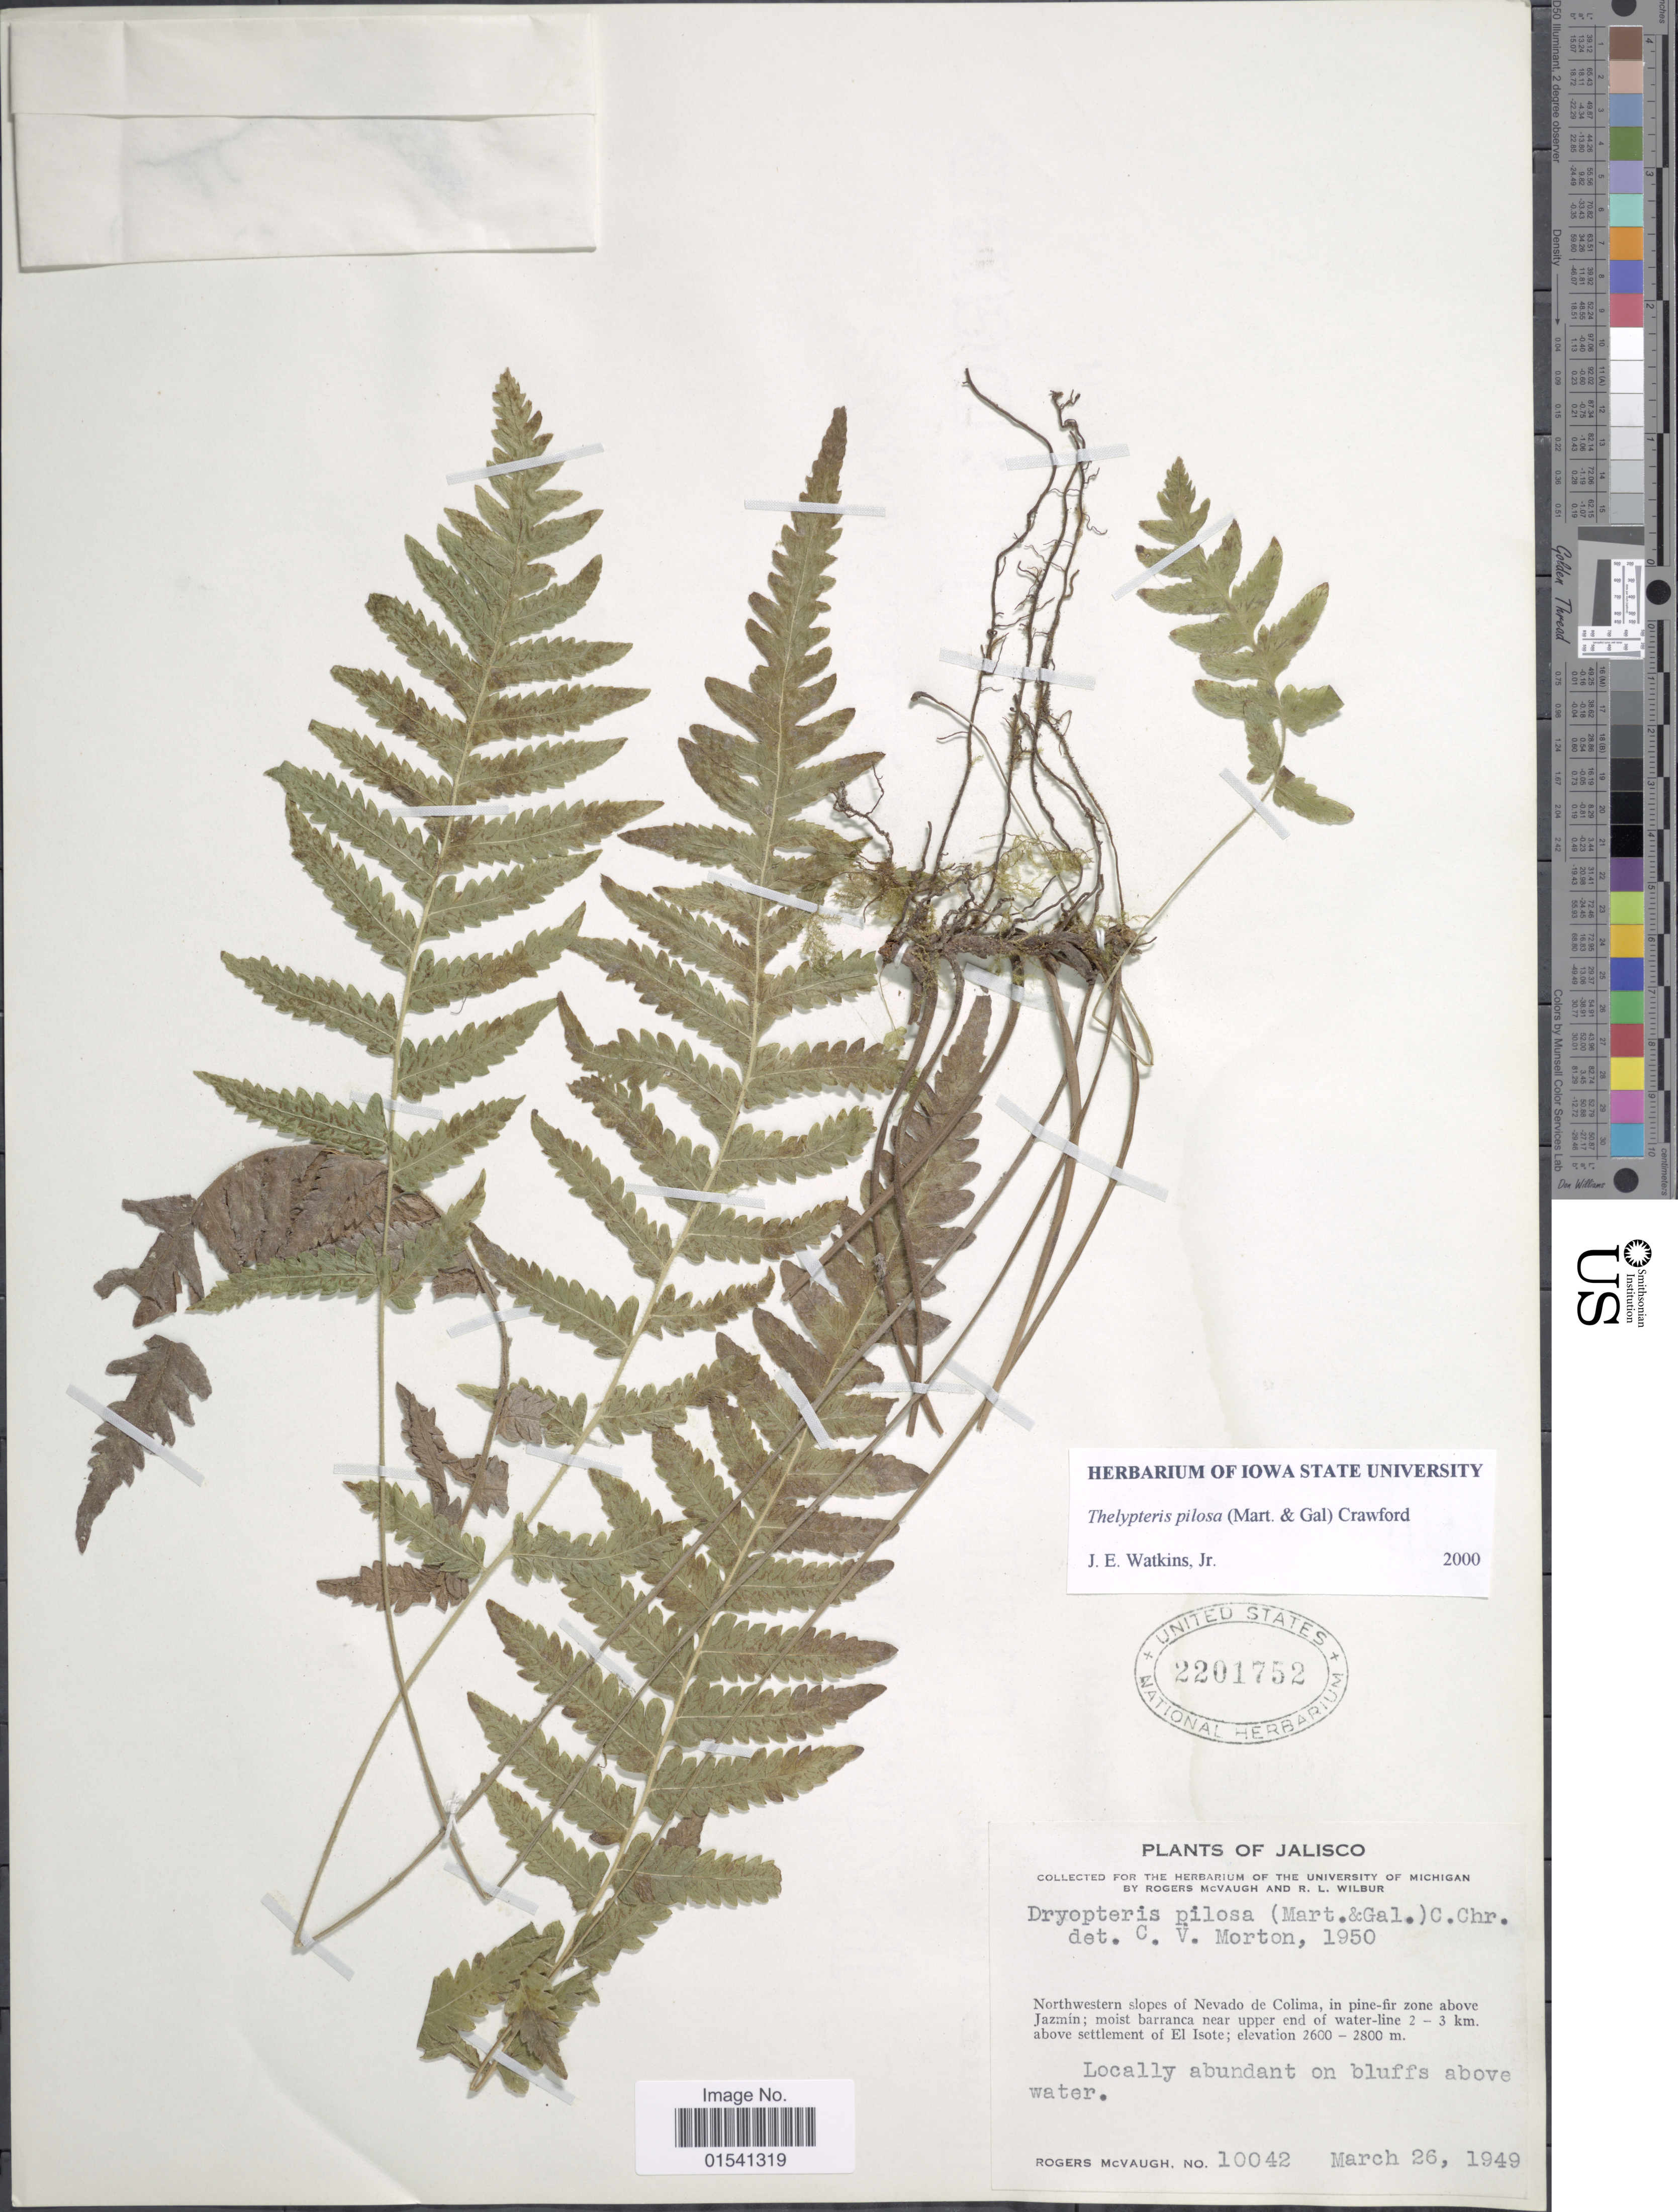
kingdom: Plantae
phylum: Tracheophyta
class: Polypodiopsida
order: Polypodiales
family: Thelypteridaceae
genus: Stegnogramma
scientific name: Stegnogramma pilosa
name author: (M. Martens & Galeotti) K. Iwats.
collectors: R. McVaugh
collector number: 10042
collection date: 1949-03-26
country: Mexico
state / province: Jalisco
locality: Northwestern slopes of Nevado de Colima, in pine-fir zone above Jazmín; moist barranca near uper end of water-line 2-3 km. above settlement of El Isote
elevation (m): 2600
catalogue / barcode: US 2201752